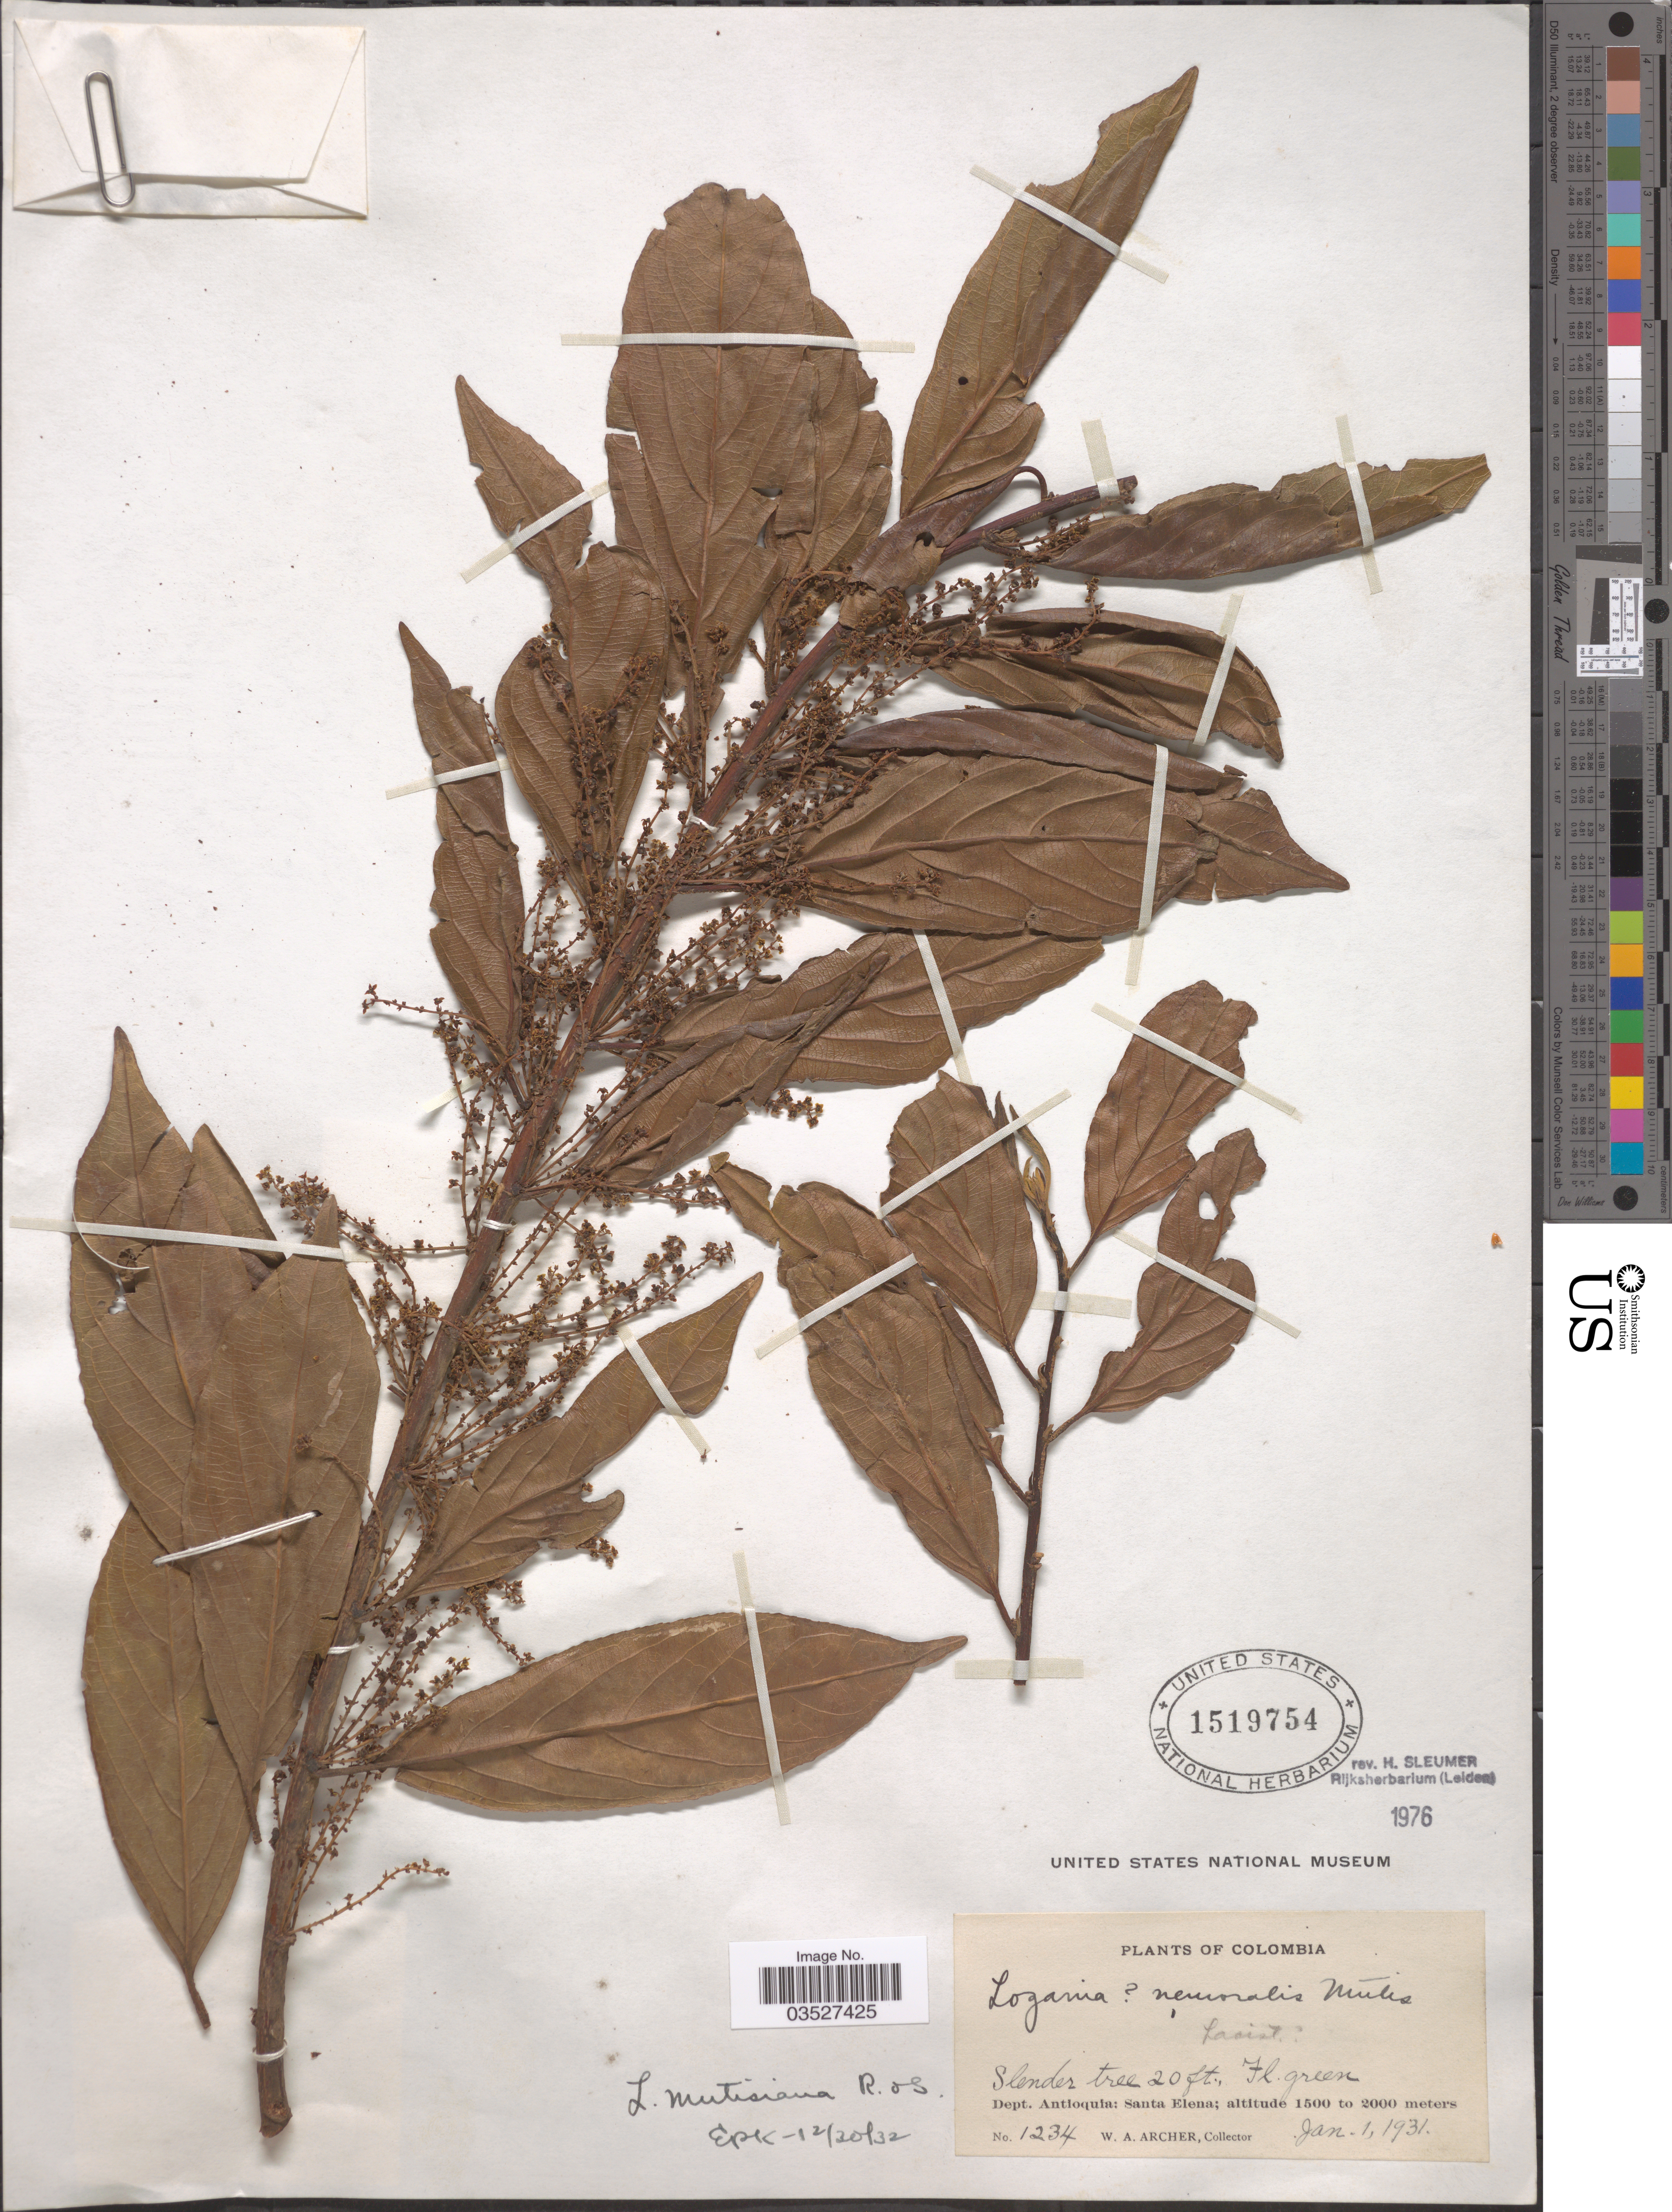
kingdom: Plantae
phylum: Tracheophyta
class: Magnoliopsida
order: Malpighiales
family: Lacistemataceae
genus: Lozania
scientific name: Lozania mutisiana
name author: Schult. in Roem. & Schult.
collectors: W. Archer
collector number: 1234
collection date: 1931-01-01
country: Colombia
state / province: Antioquia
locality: Dept. Antioquia: Santa Elena.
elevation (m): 1500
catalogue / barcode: US 1519754